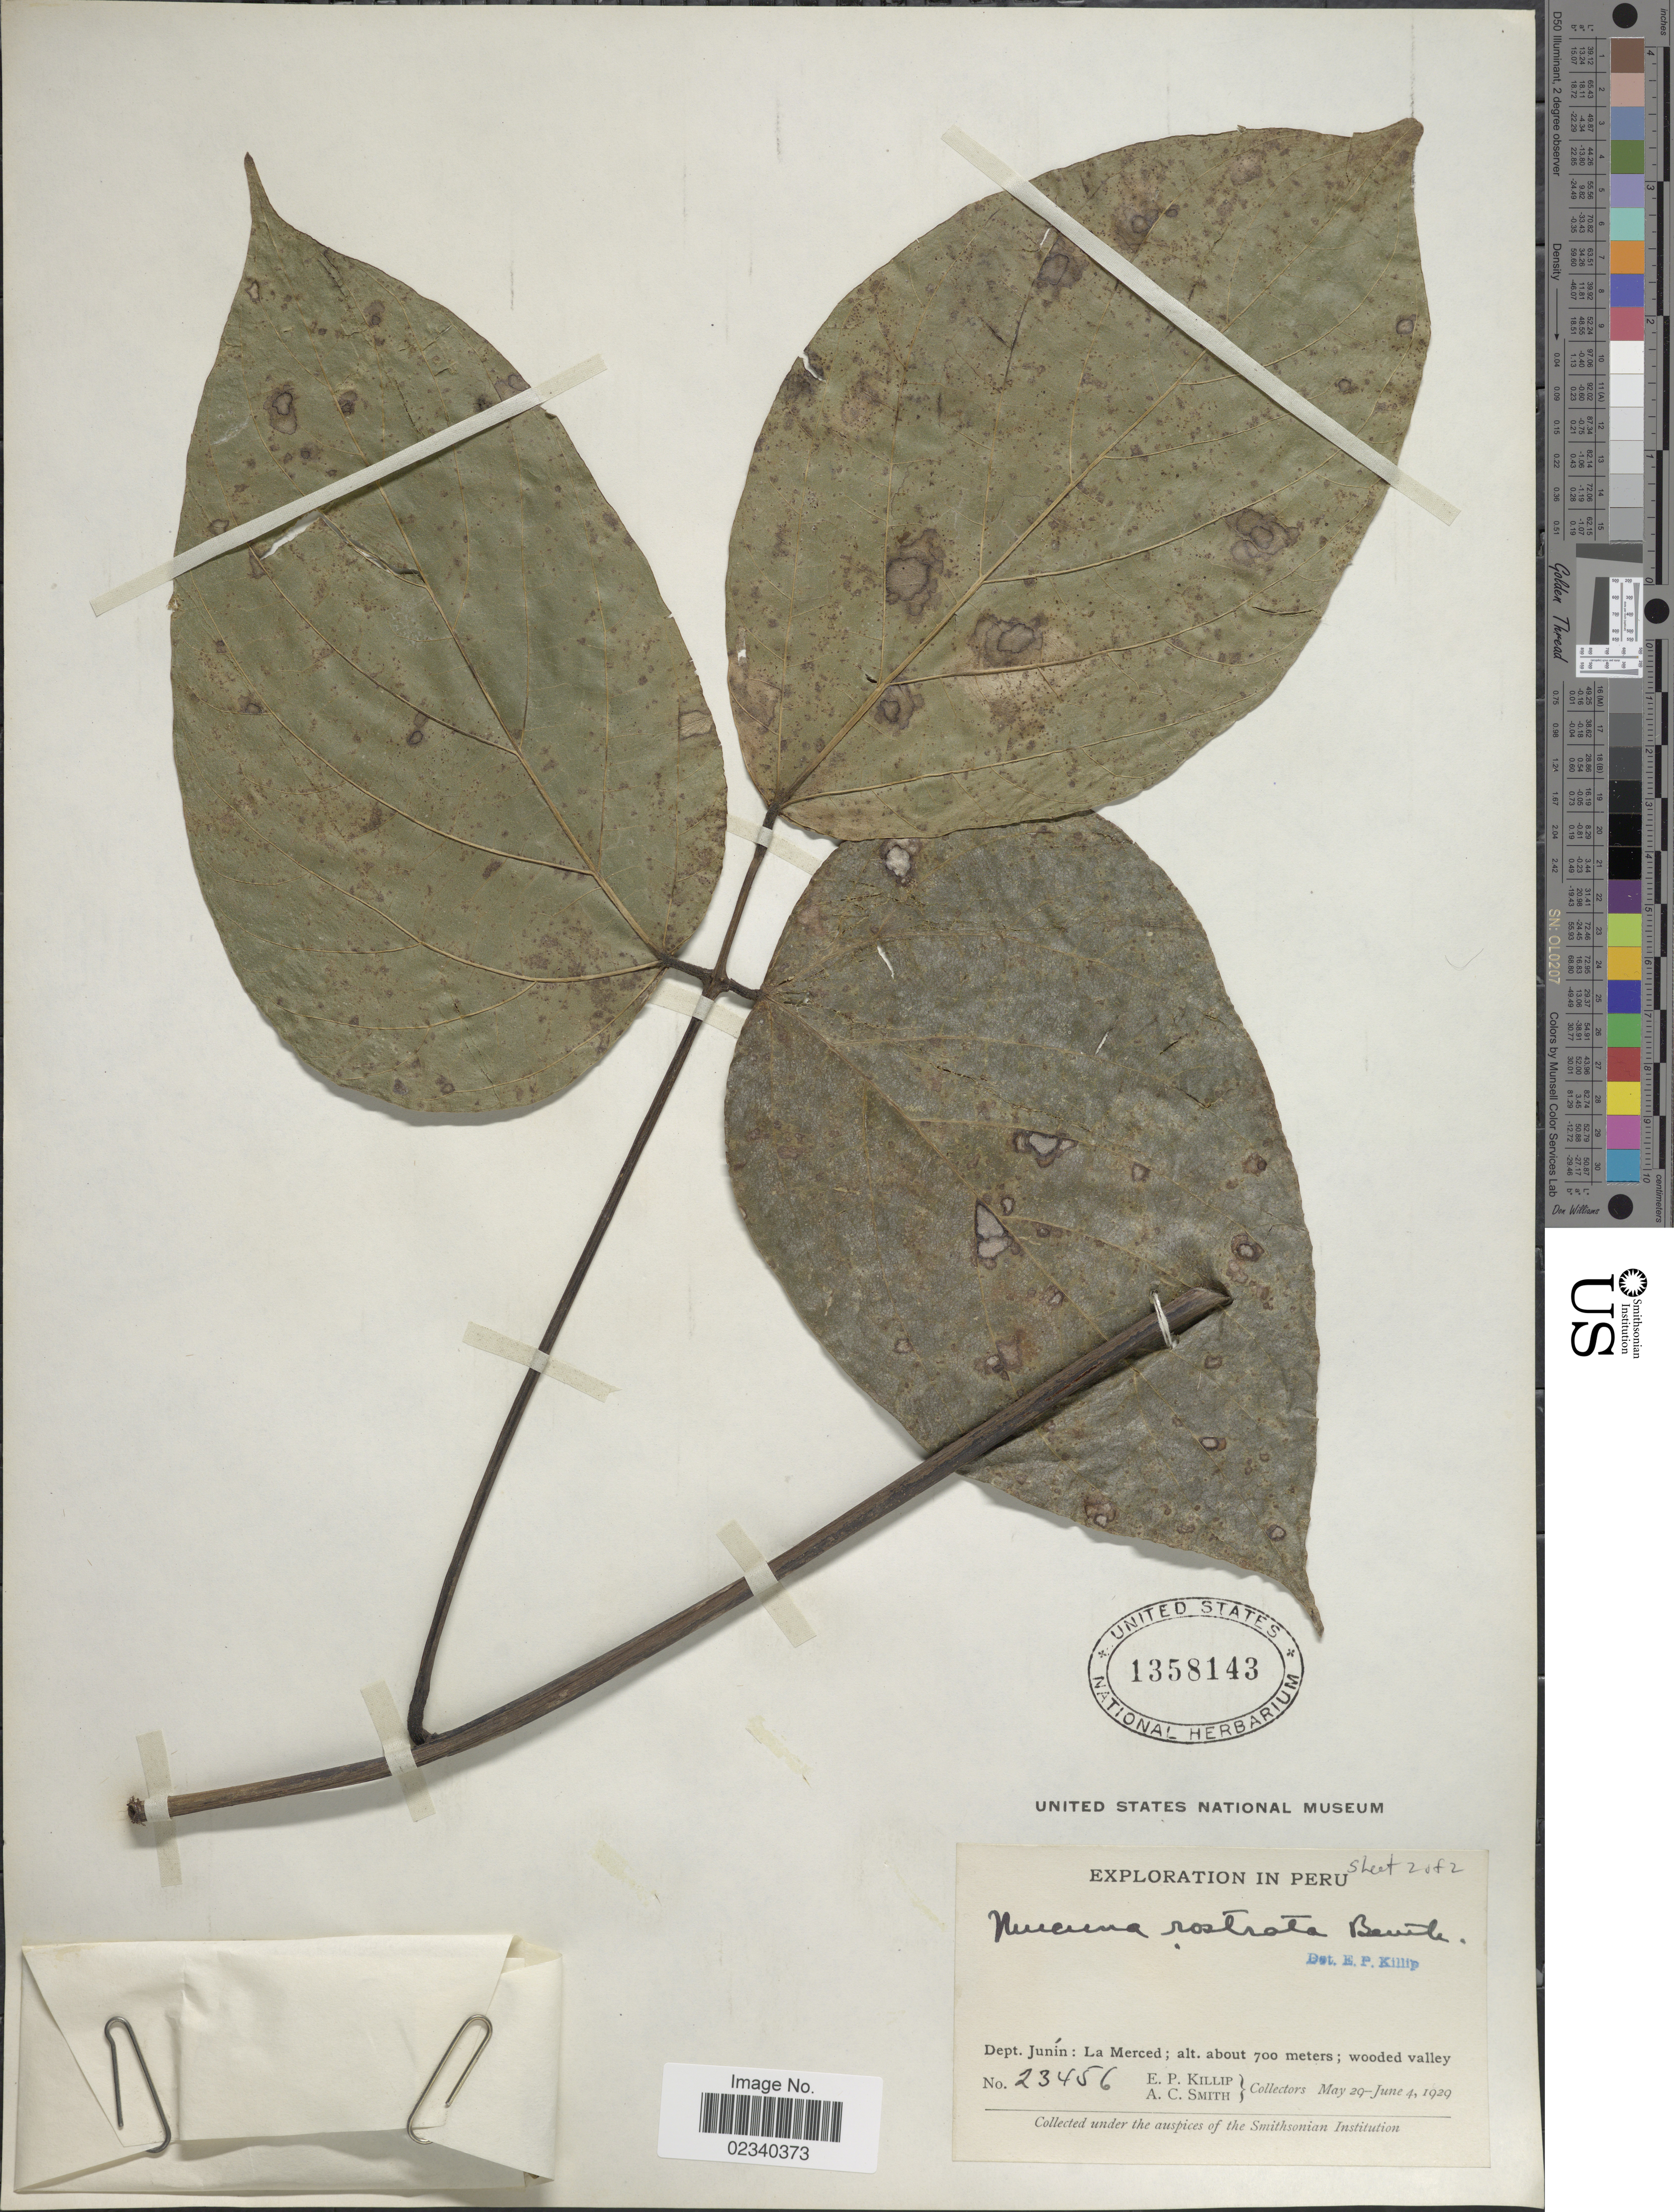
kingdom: Plantae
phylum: Tracheophyta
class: Magnoliopsida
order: Fabales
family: Fabaceae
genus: Mucuna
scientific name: Mucuna rostrata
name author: Benth.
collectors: E. P. Killip & A. C. Smith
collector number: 23456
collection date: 1929-05-29/1929-06-04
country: Peru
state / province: Junín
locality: Dept. Junin: La Merced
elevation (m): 700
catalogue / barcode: US 1358143